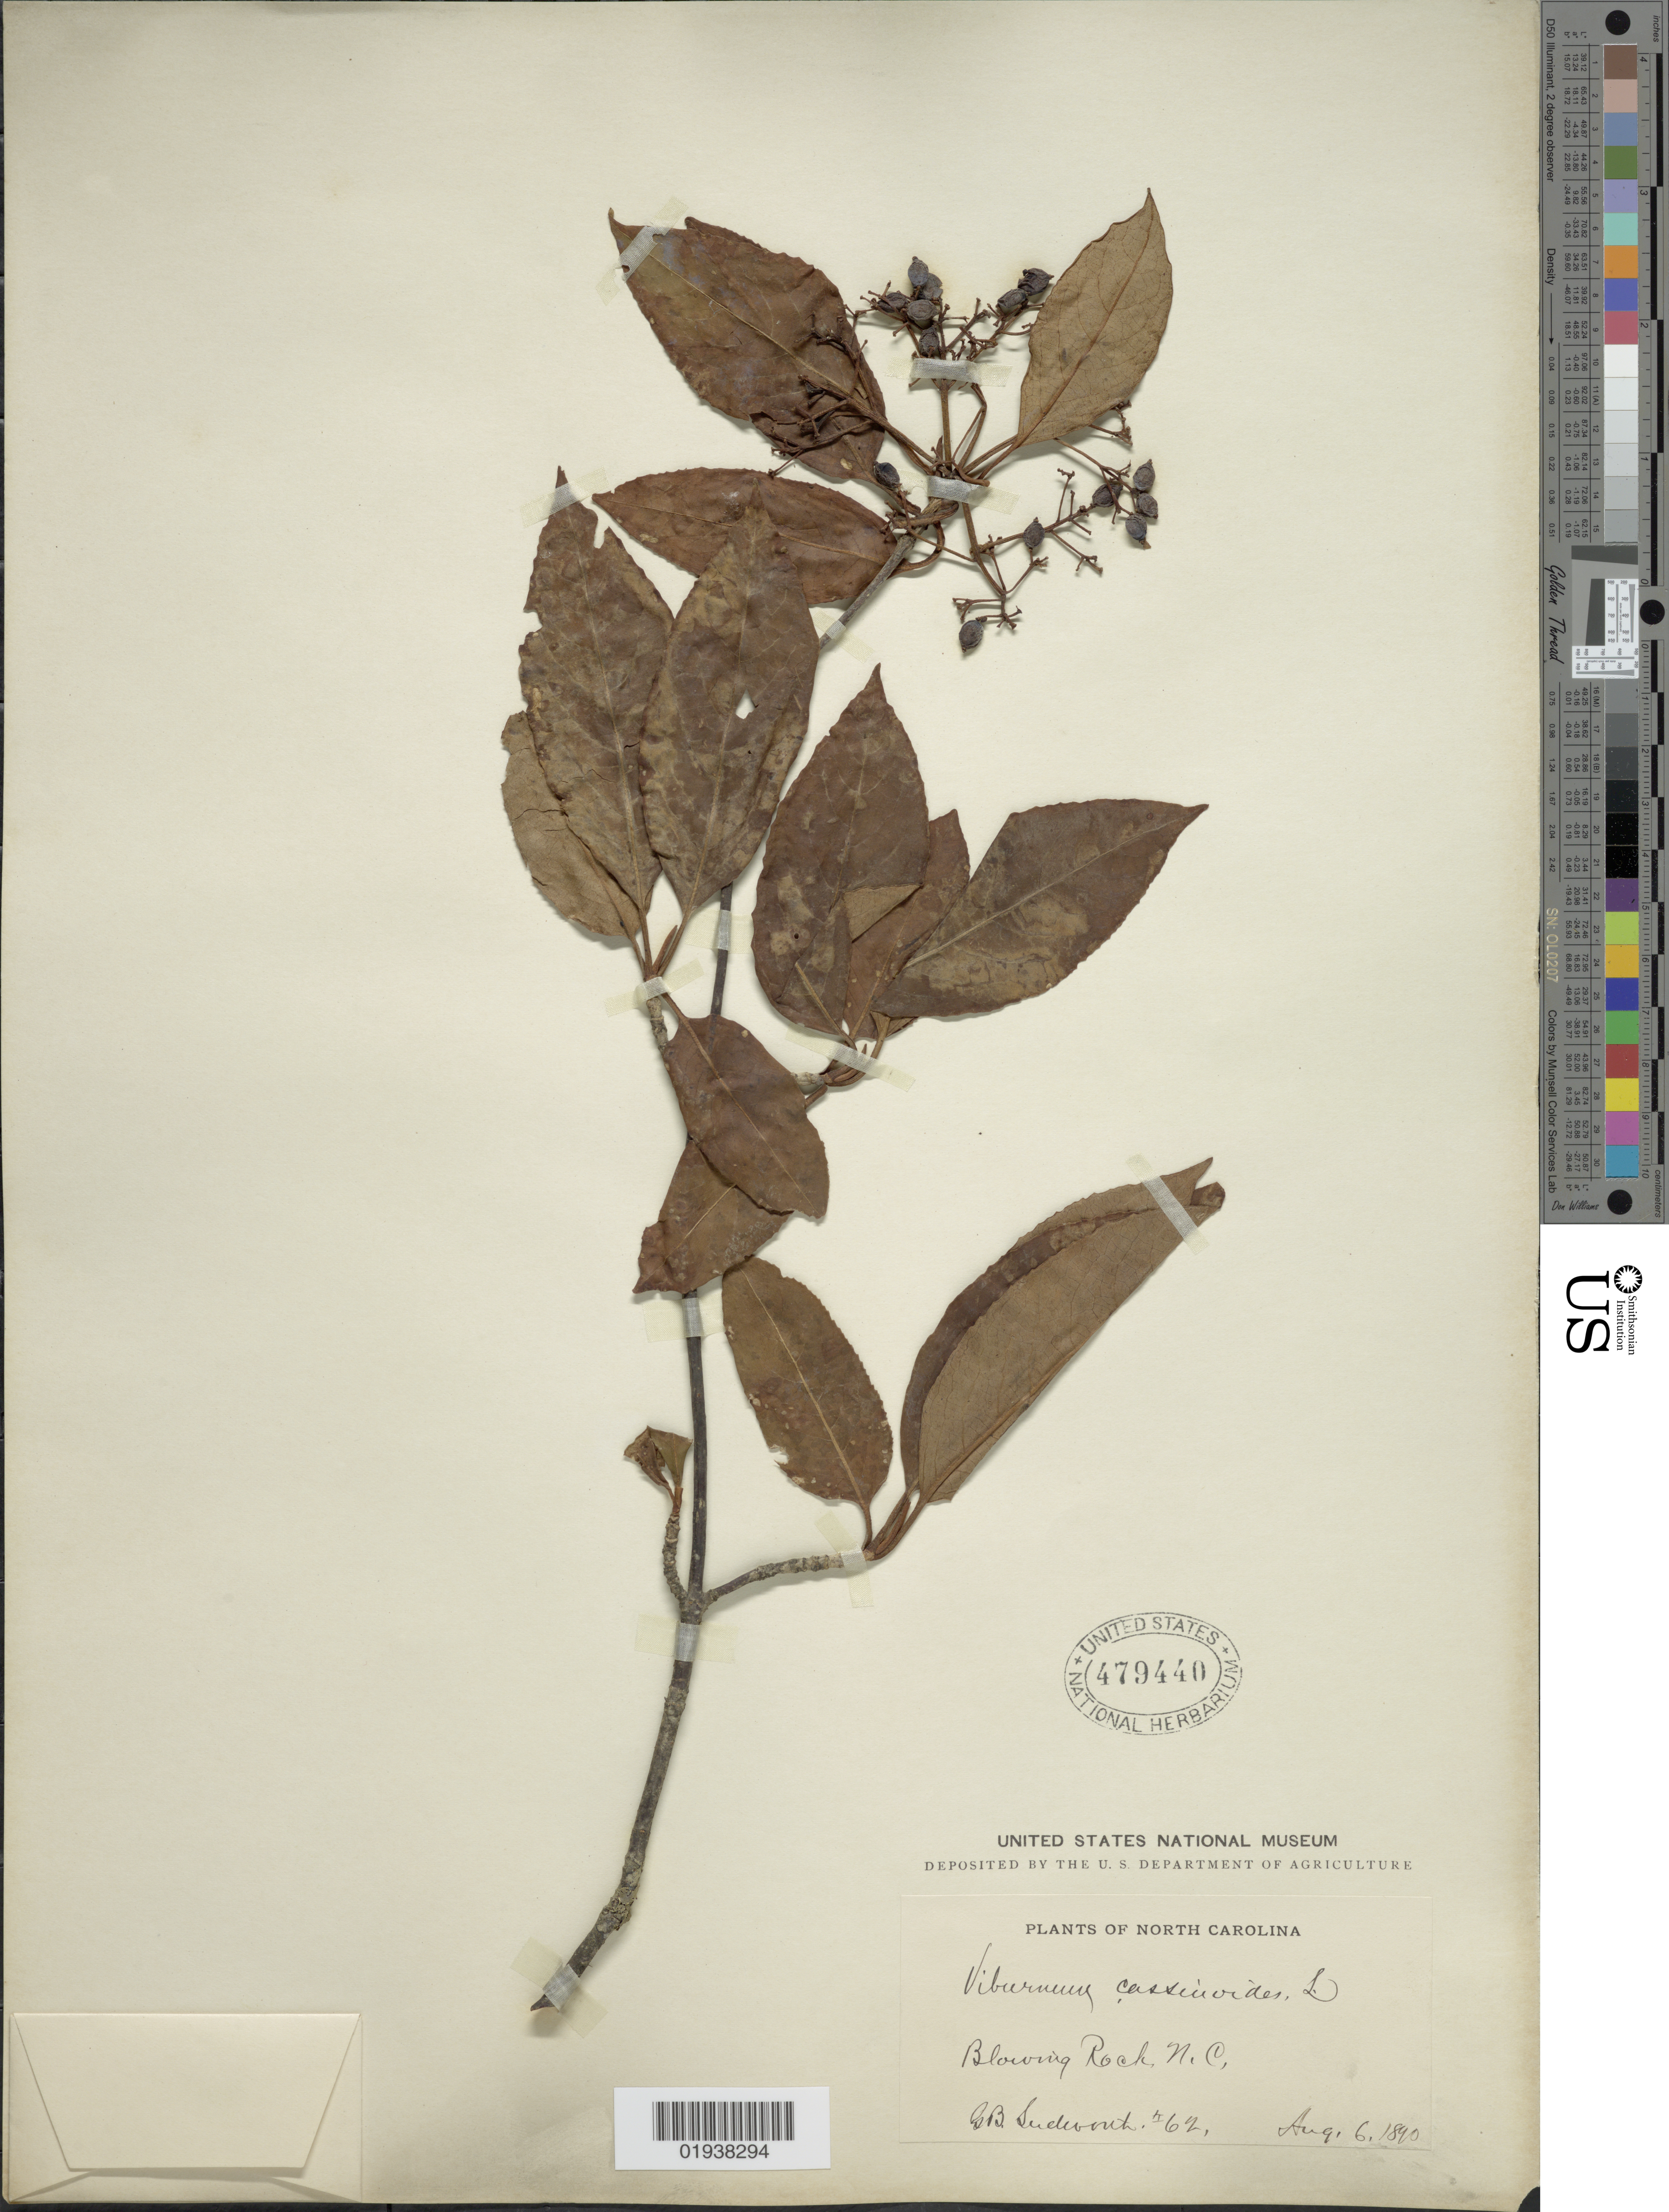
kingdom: Plantae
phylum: Tracheophyta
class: Magnoliopsida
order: Dipsacales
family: Viburnaceae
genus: Viburnum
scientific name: Viburnum cassinoides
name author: L.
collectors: G. B. Sudworth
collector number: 62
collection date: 1890-08-06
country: United States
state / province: North Carolina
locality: Blowing Rock.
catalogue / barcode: US 479440